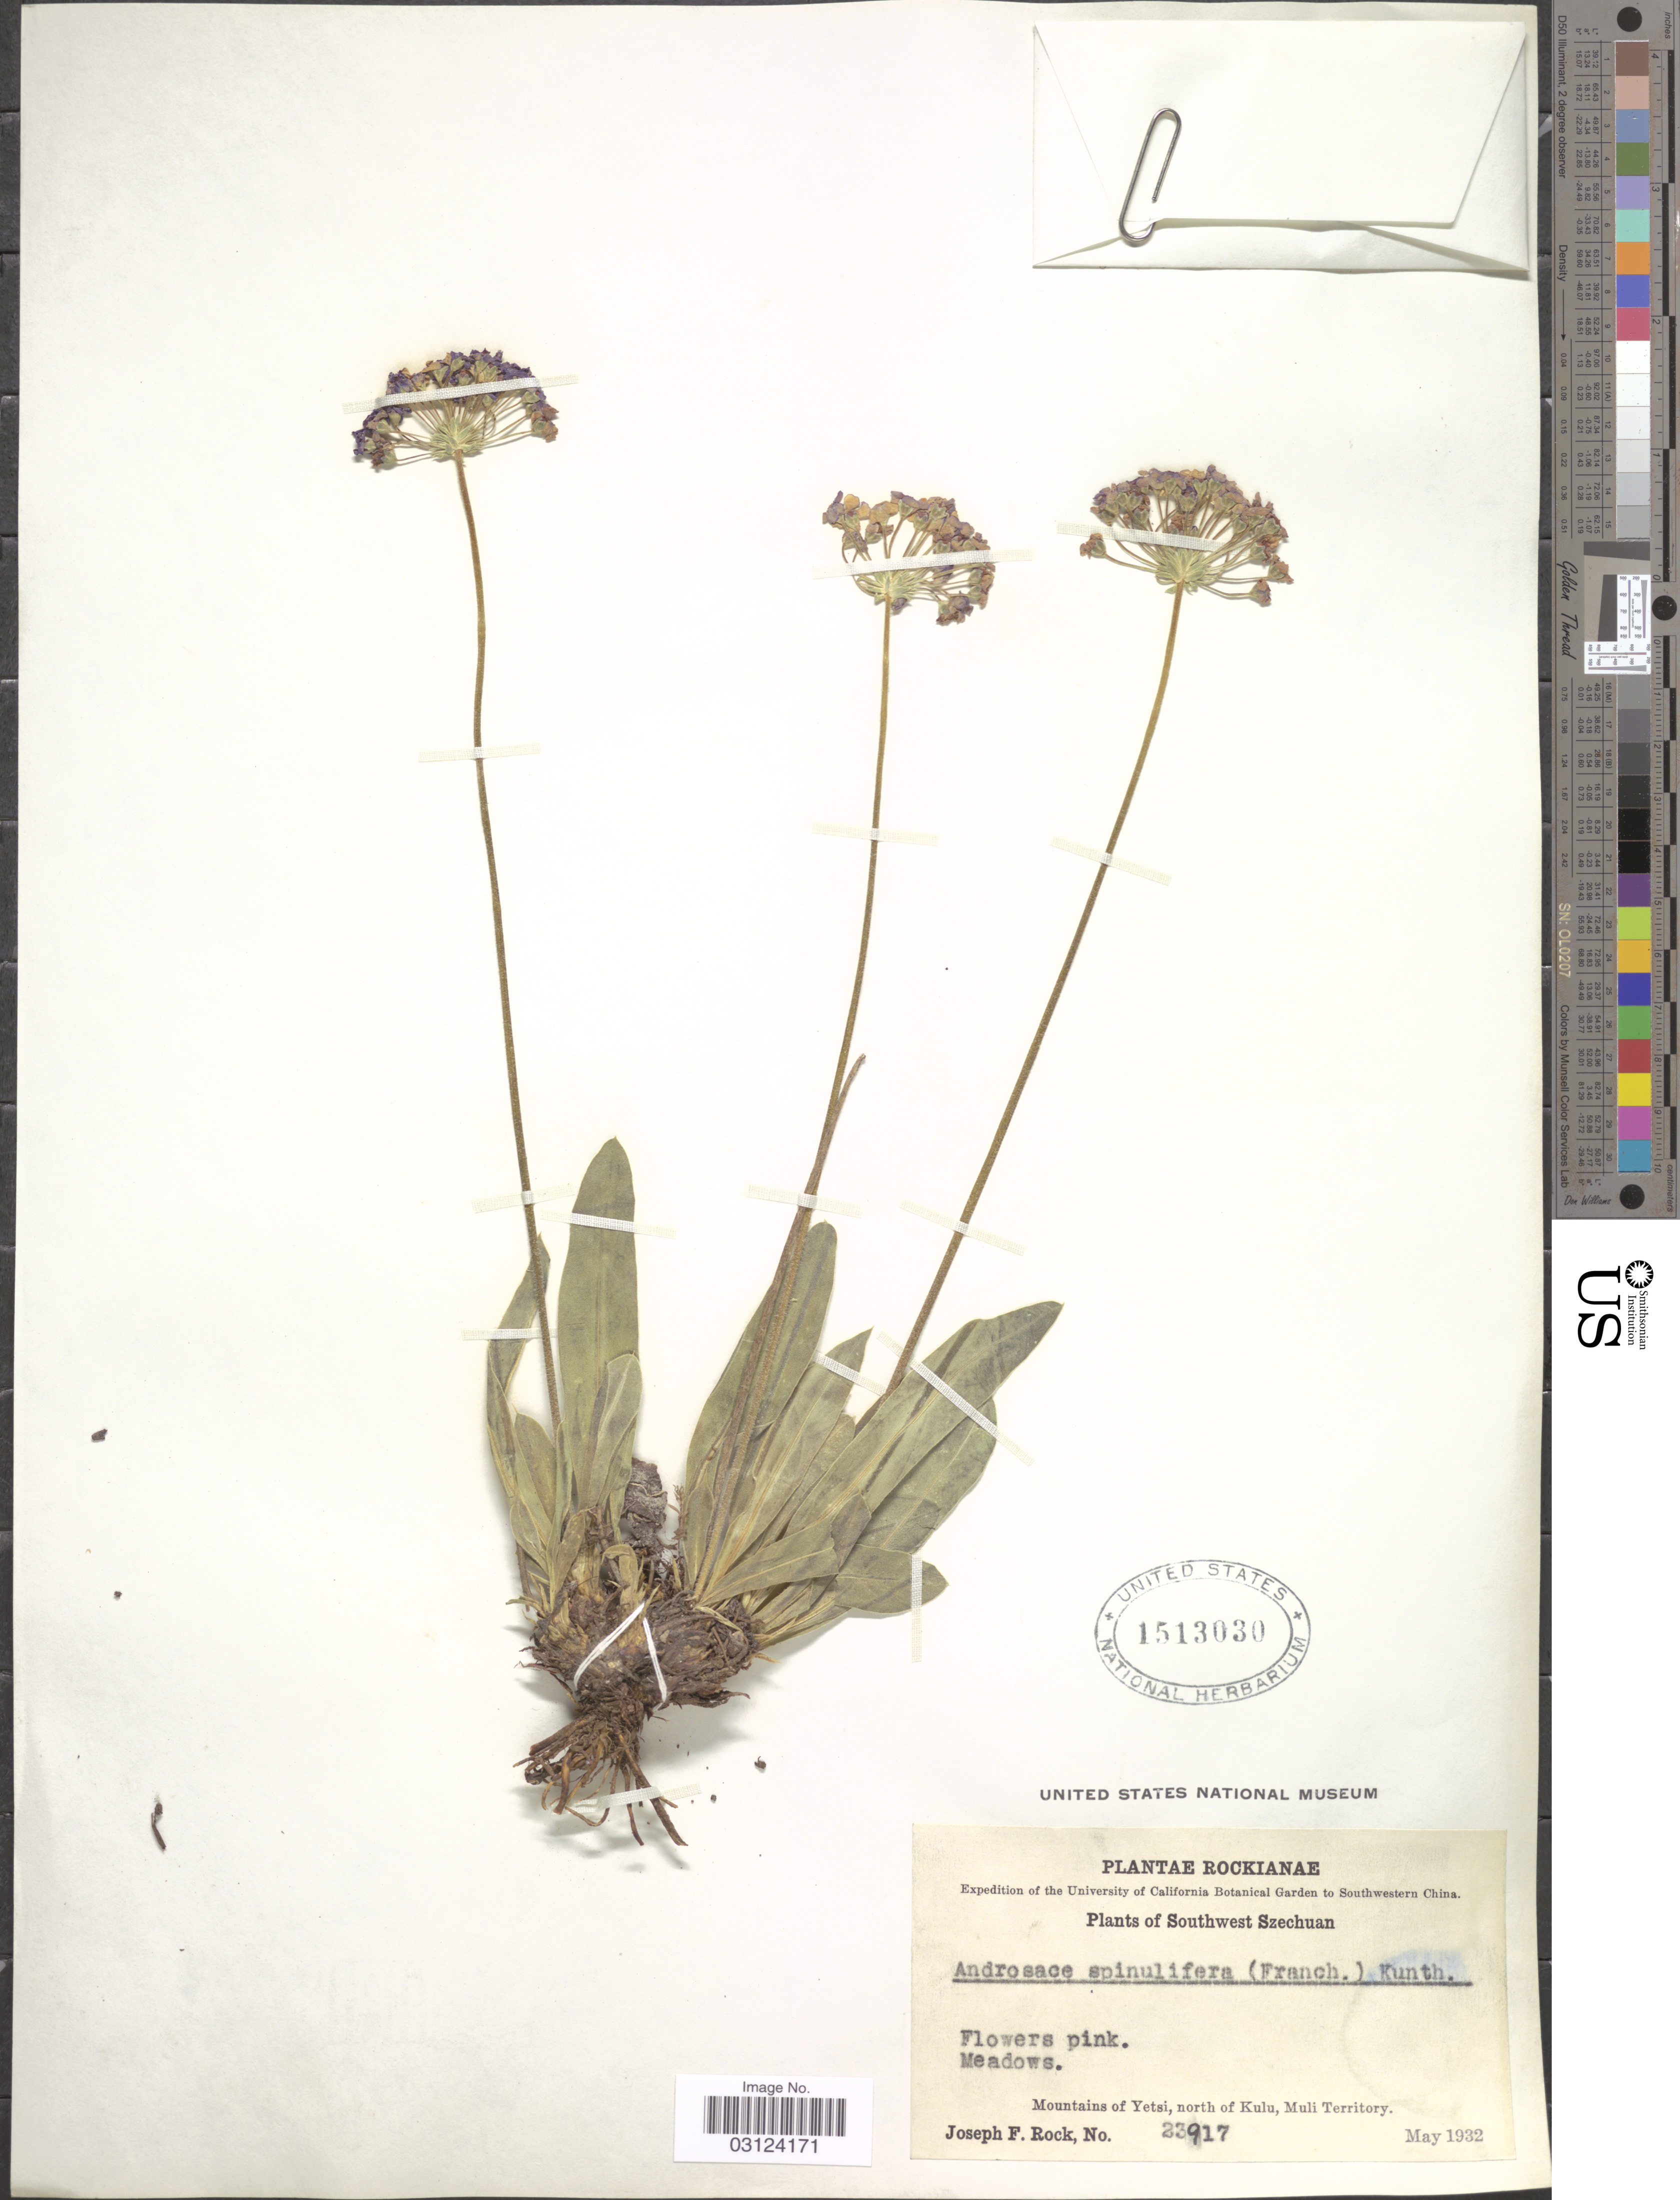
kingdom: Plantae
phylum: Tracheophyta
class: Magnoliopsida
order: Ericales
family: Primulaceae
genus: Androsace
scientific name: Androsace spinulifera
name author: (Franch.) R. Knuth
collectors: J. F. Rock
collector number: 23917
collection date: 1932-05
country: China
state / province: Sichuan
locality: Southwest Szechuan, Mountains of Yetsi, north of Kulu, Muli Territory, Southwestern China.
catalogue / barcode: US 1513030